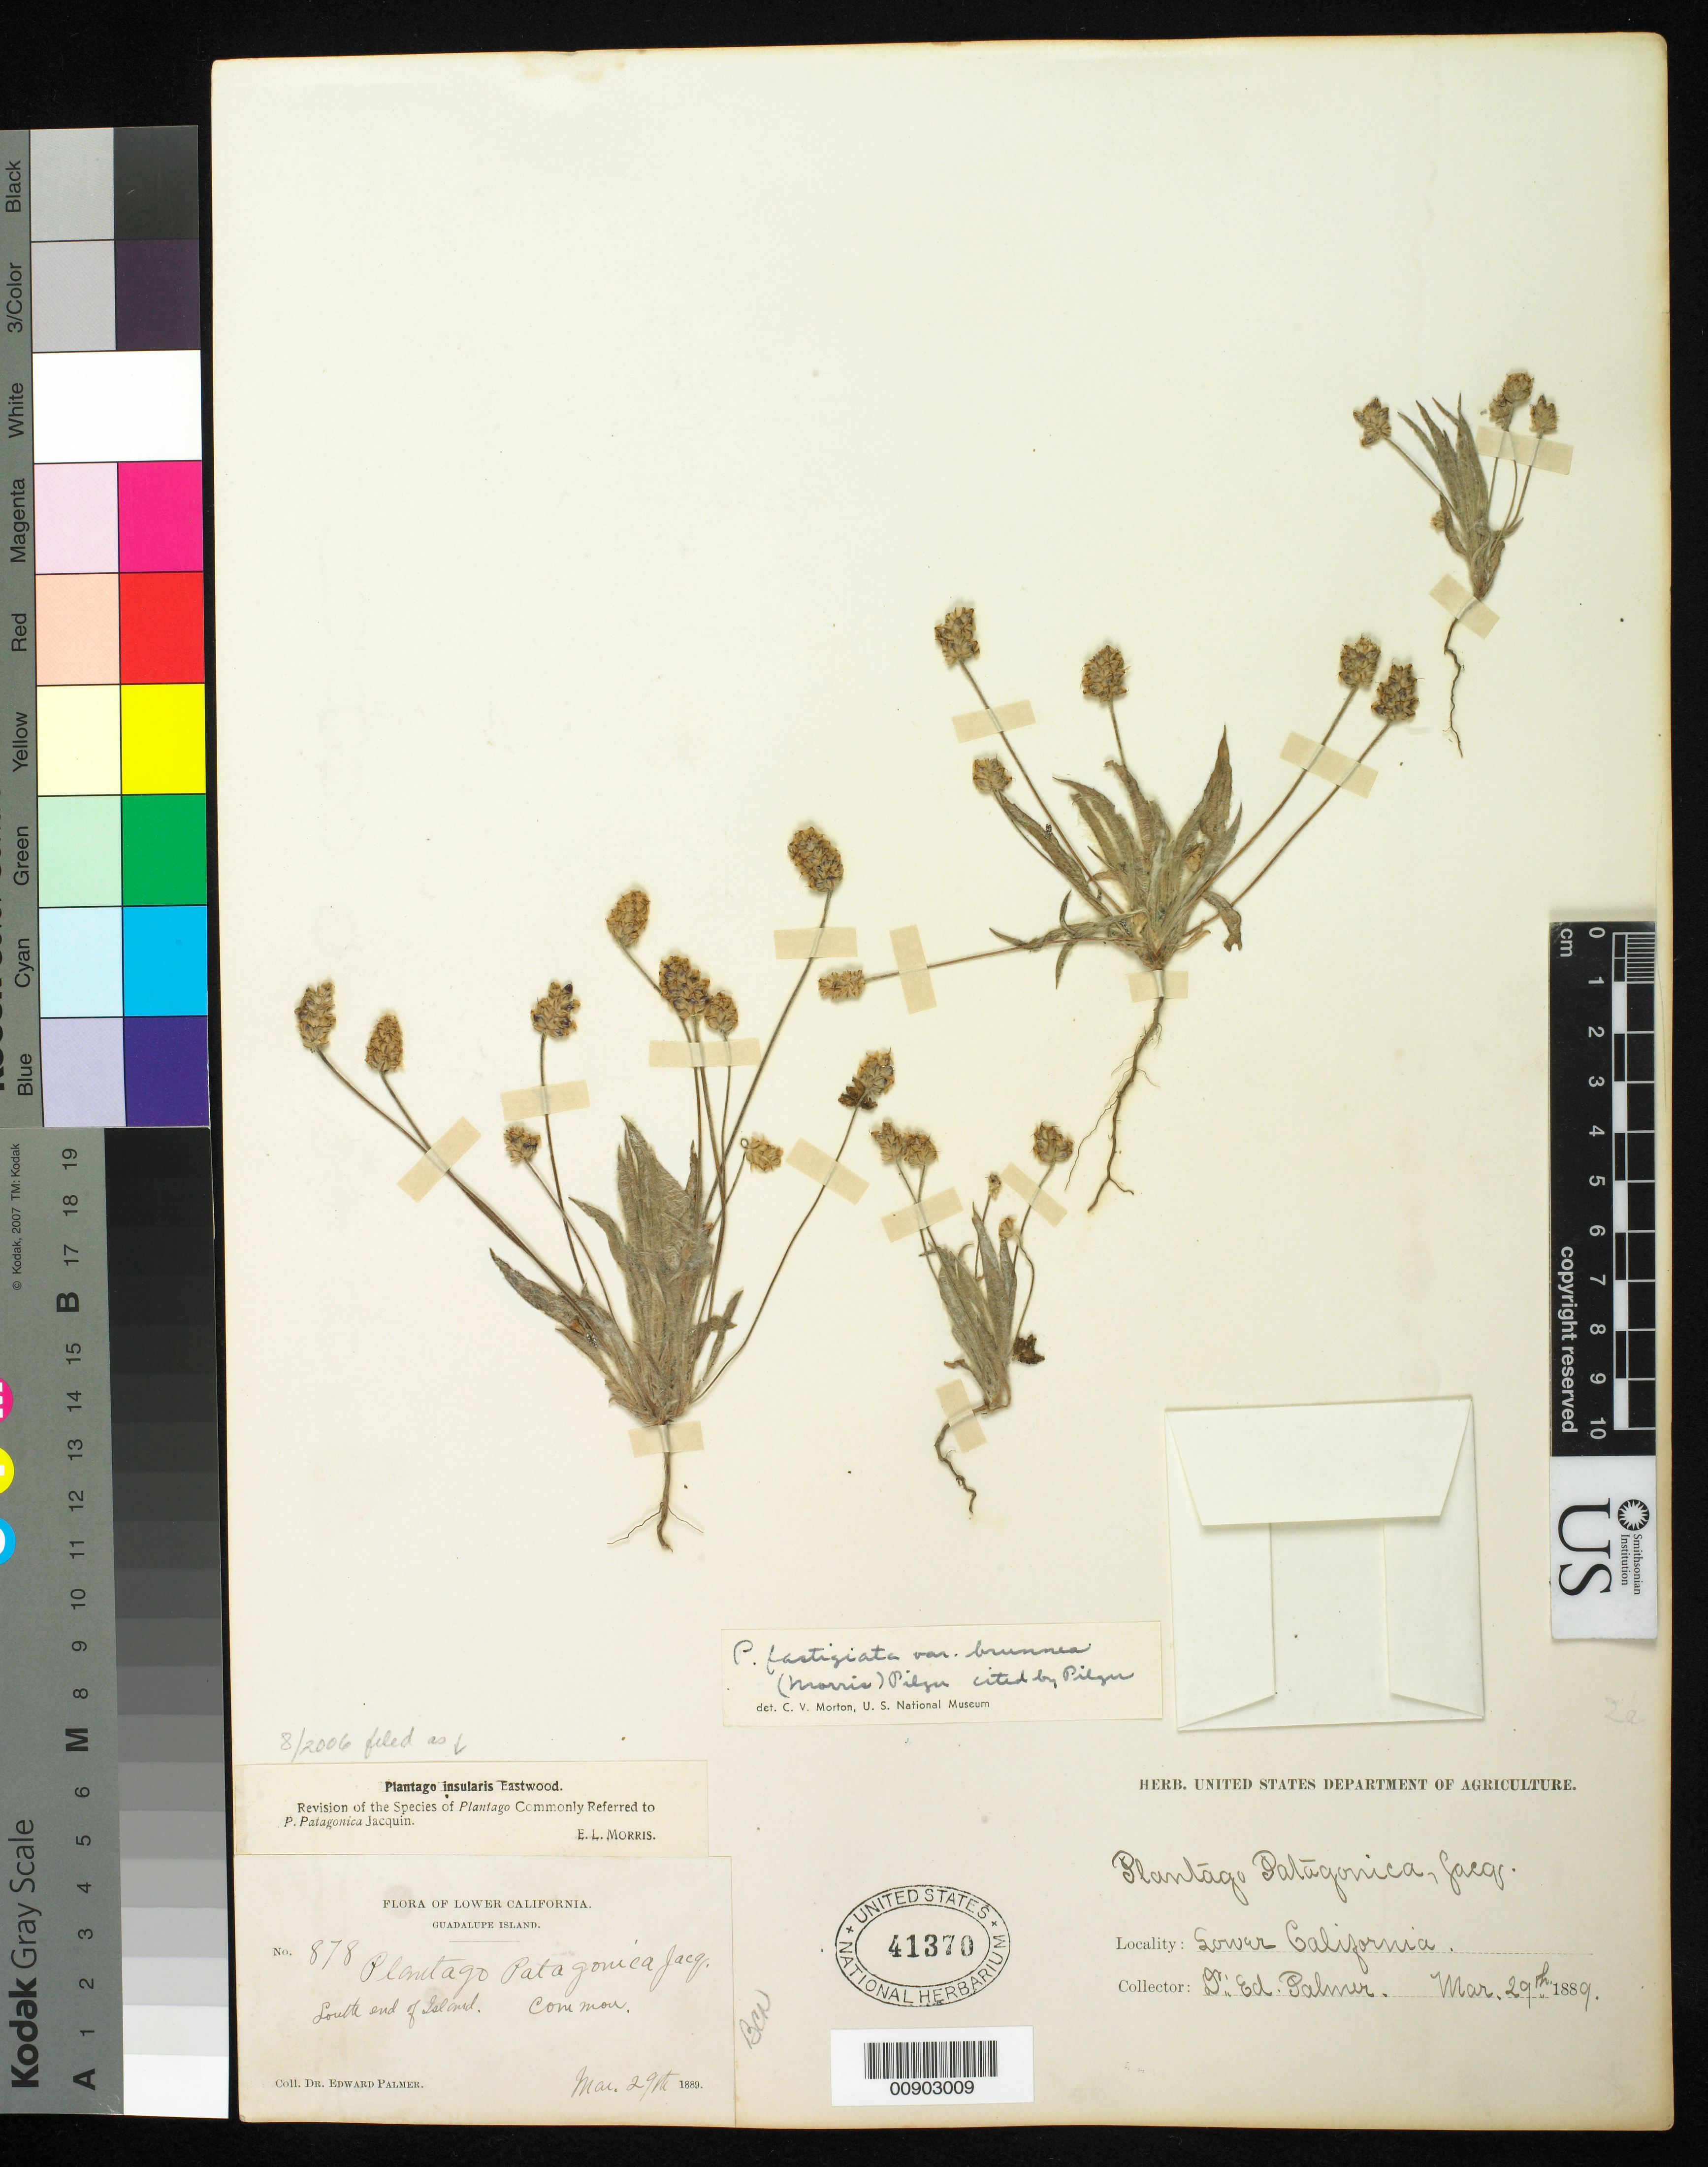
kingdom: Plantae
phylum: Tracheophyta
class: Magnoliopsida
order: Lamiales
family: Plantaginaceae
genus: Plantago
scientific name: Plantago ovata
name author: Forssk.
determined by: Shipunov, Alexey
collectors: E. Palmer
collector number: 878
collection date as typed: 29 Mar 1889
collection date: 1889-03-29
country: Mexico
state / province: Baja California Norte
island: Guadalupe I.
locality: South end of Guadalupe Island, Baja California.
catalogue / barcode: US 41370